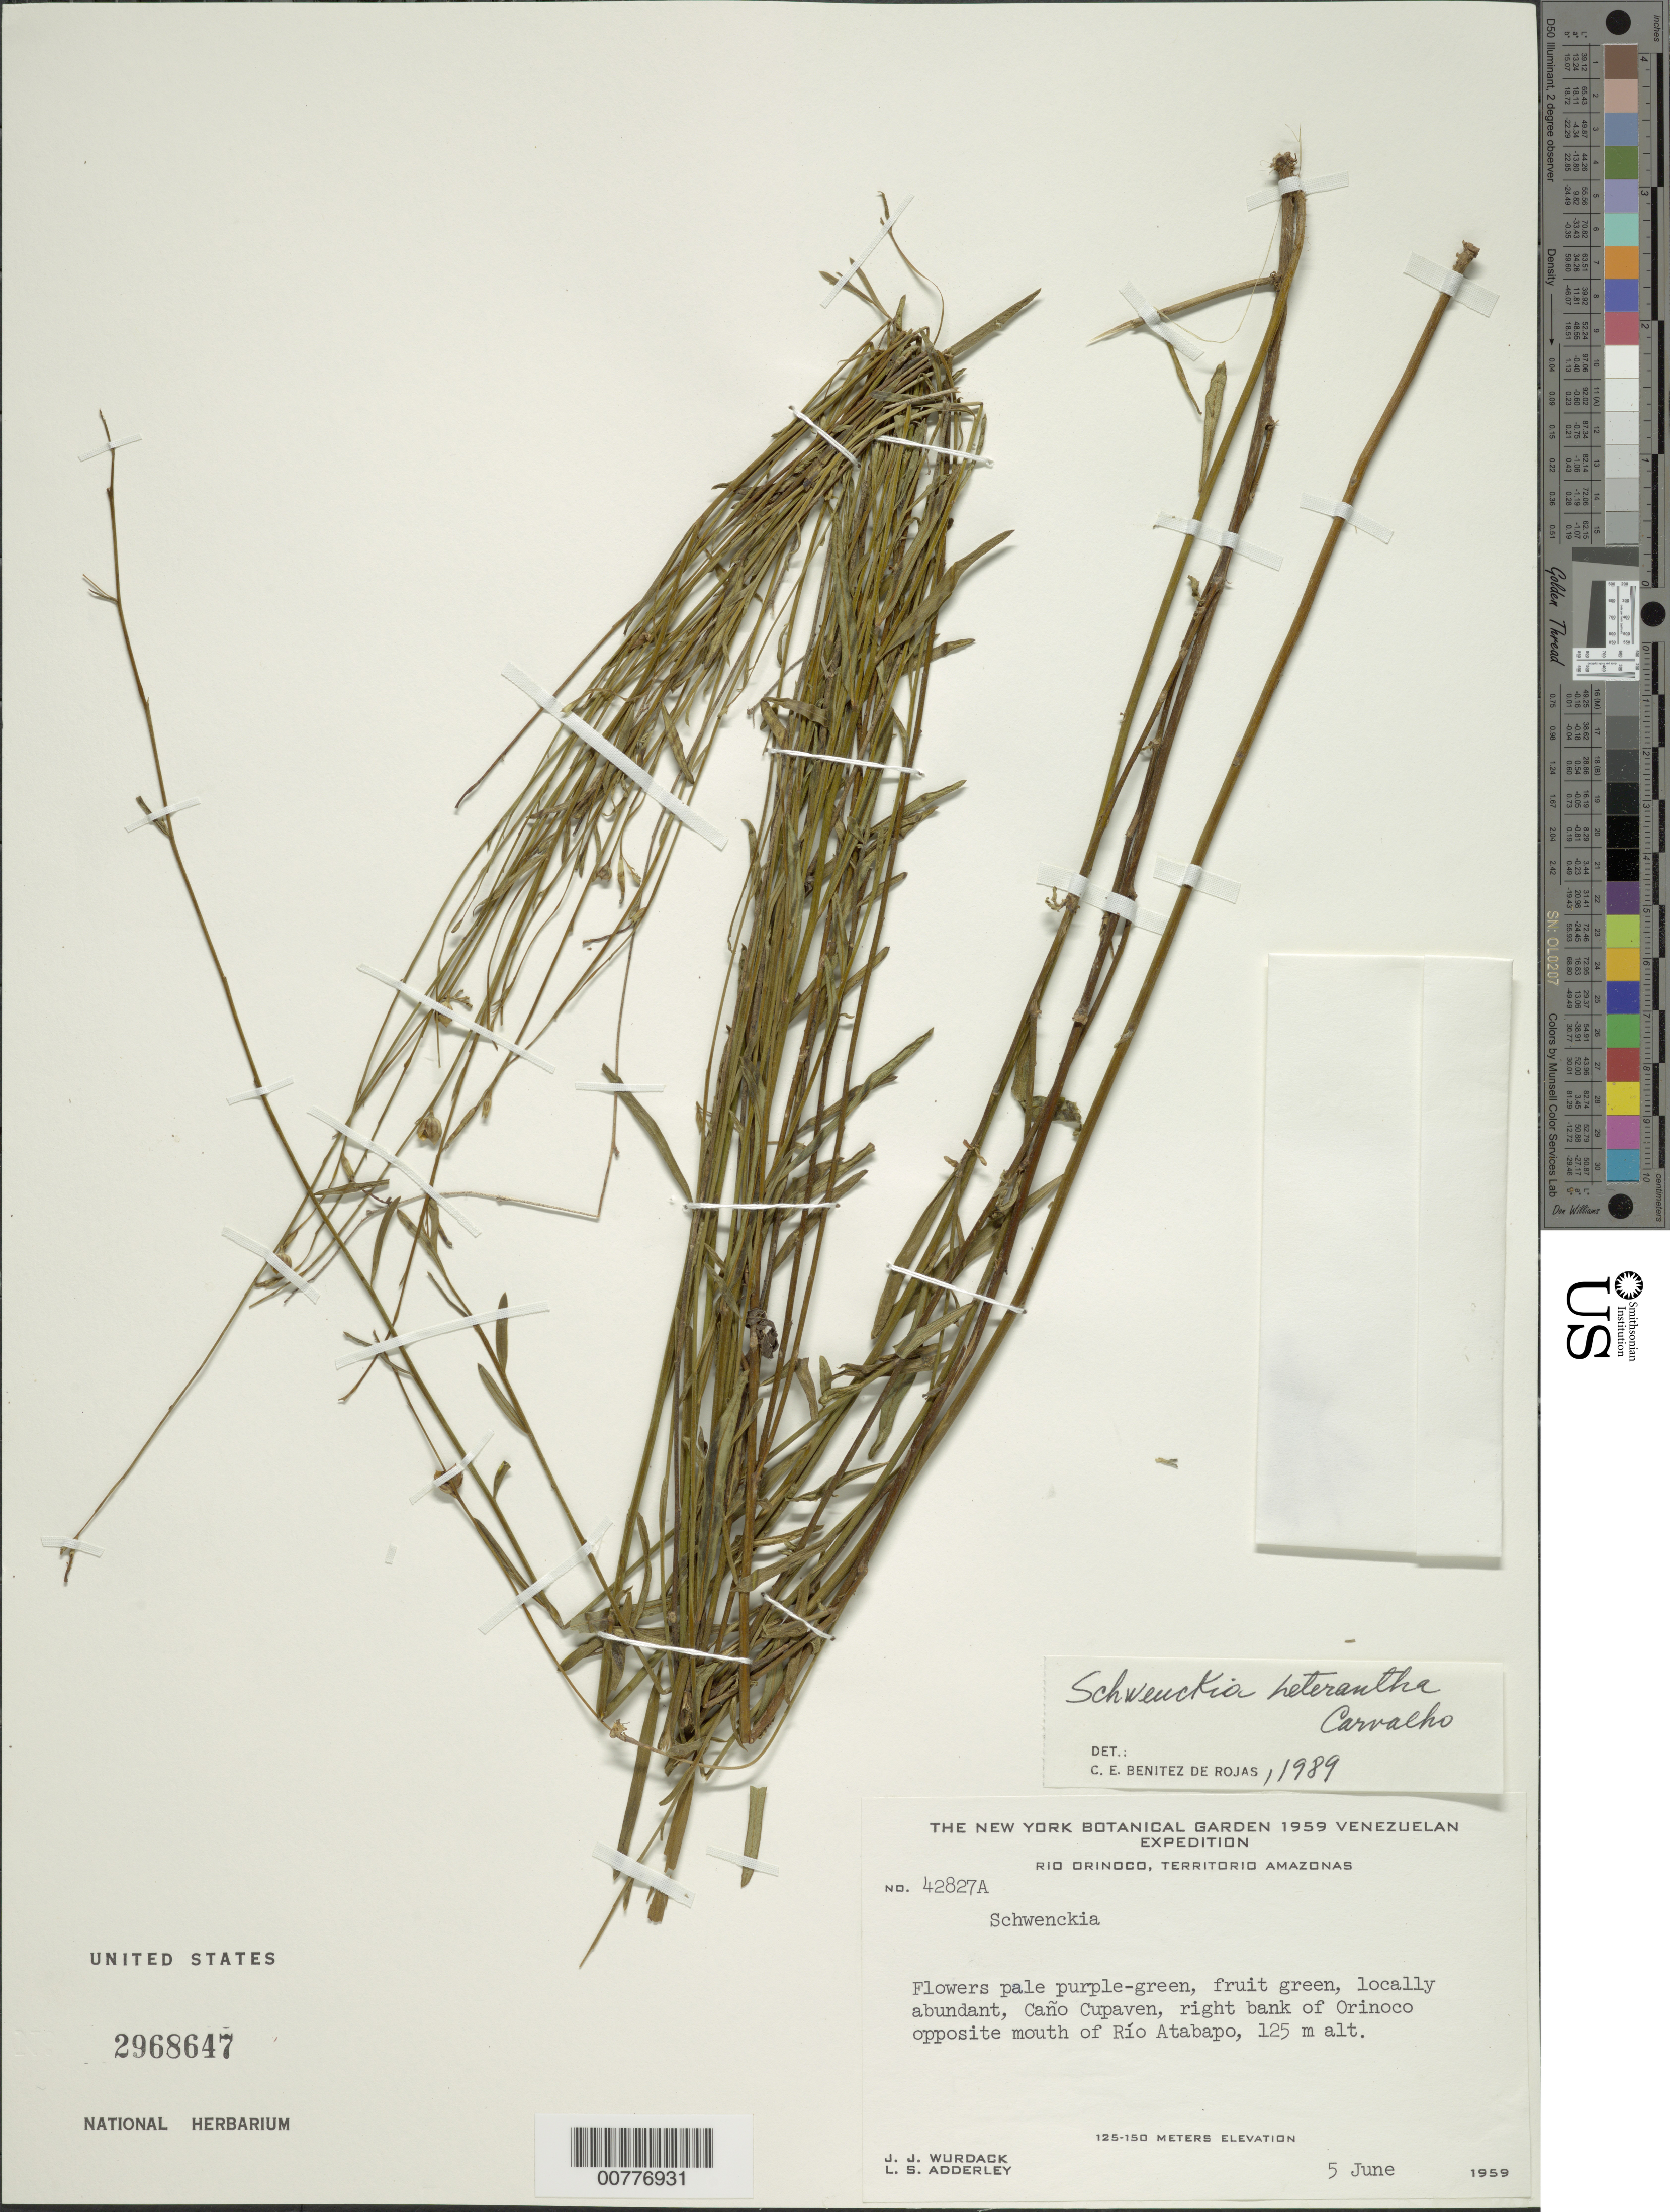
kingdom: Plantae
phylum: Tracheophyta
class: Magnoliopsida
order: Solanales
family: Solanaceae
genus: Schwenckia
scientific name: Schwenckia heterantha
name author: Carvalho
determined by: Benítez, C. E.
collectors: J. J. Wurdack & L. S. Adderley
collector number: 42827 A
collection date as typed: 5-Jun-59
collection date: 1959-06-05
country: Venezuela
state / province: Amazonas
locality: Caño Cupaven, right bank of Río Orinoco opposite mouth of Río Atabapo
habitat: Riverbank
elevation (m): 125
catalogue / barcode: US 2968647